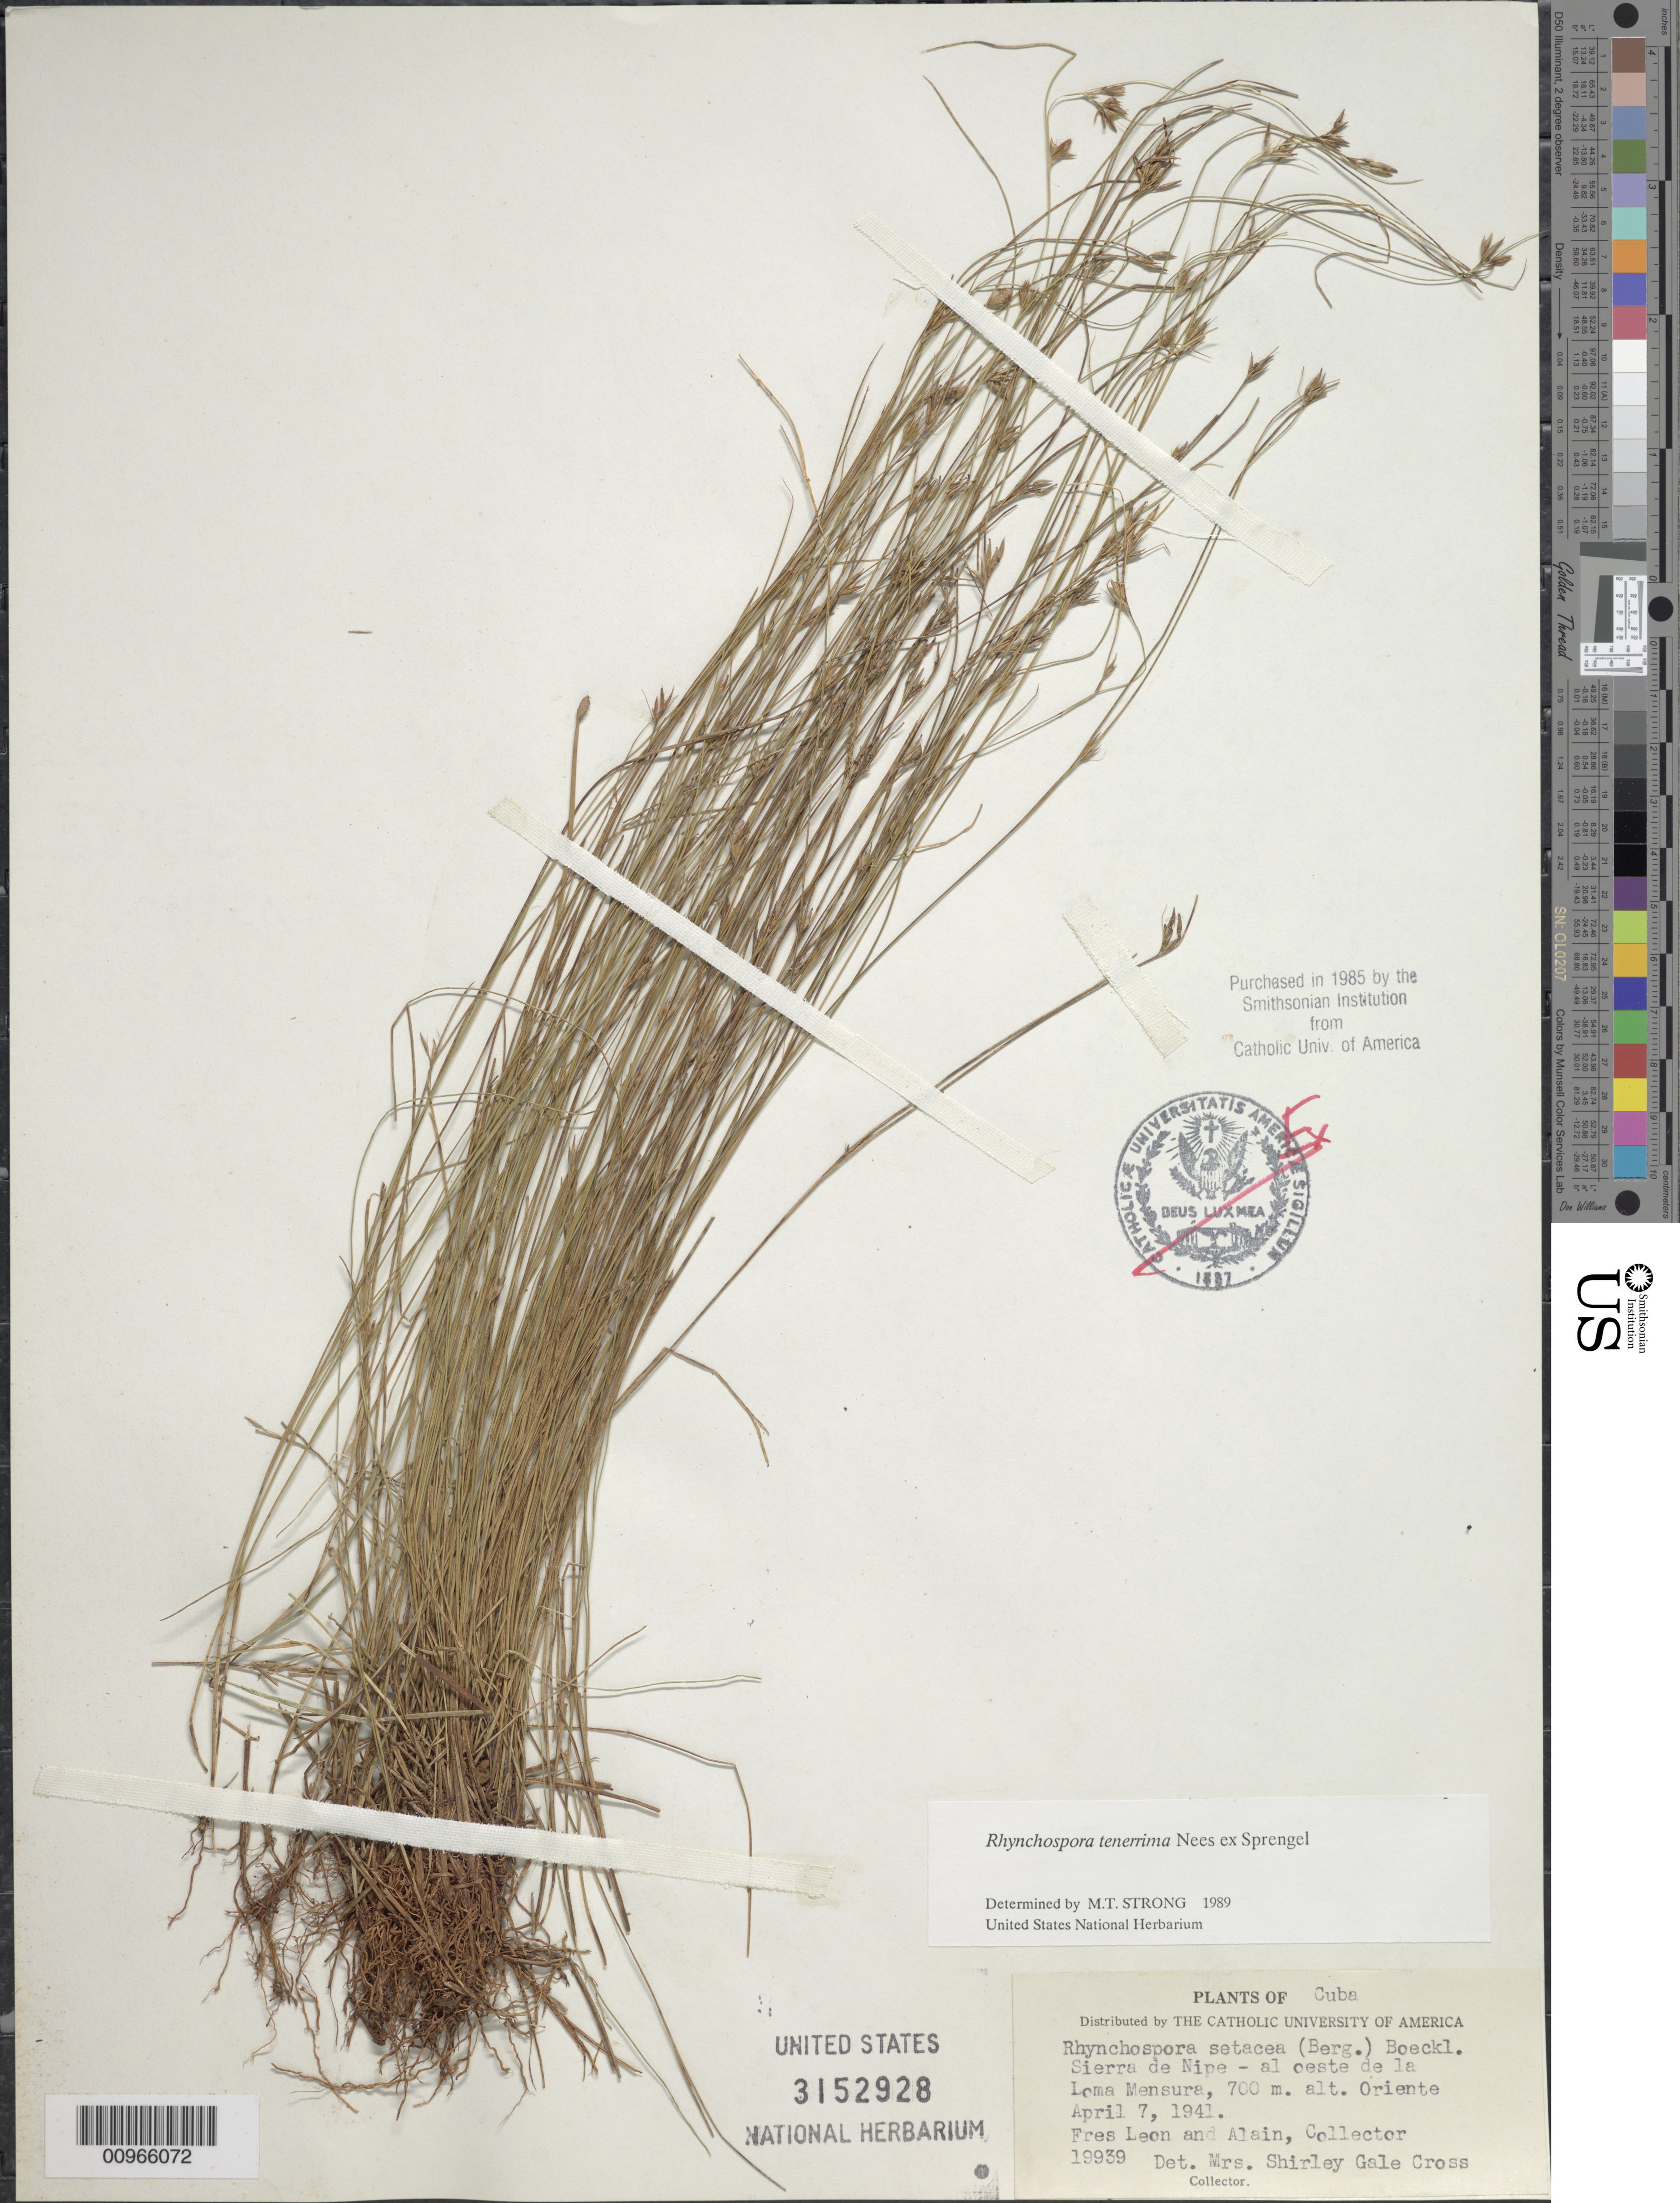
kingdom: Plantae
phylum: Tracheophyta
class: Liliopsida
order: Poales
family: Cyperaceae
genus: Rhynchospora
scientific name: Rhynchospora tenerrima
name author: Nees ex Spreng.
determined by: Gale, S.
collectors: Bro. León & A. H. Liogier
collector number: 19939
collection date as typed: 07 Apr 1941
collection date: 1941-04-07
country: Cuba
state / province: Holguín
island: Cuba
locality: Sierra de Nipe, al oeste de la Loma Mensura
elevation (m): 700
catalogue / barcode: US 3152928